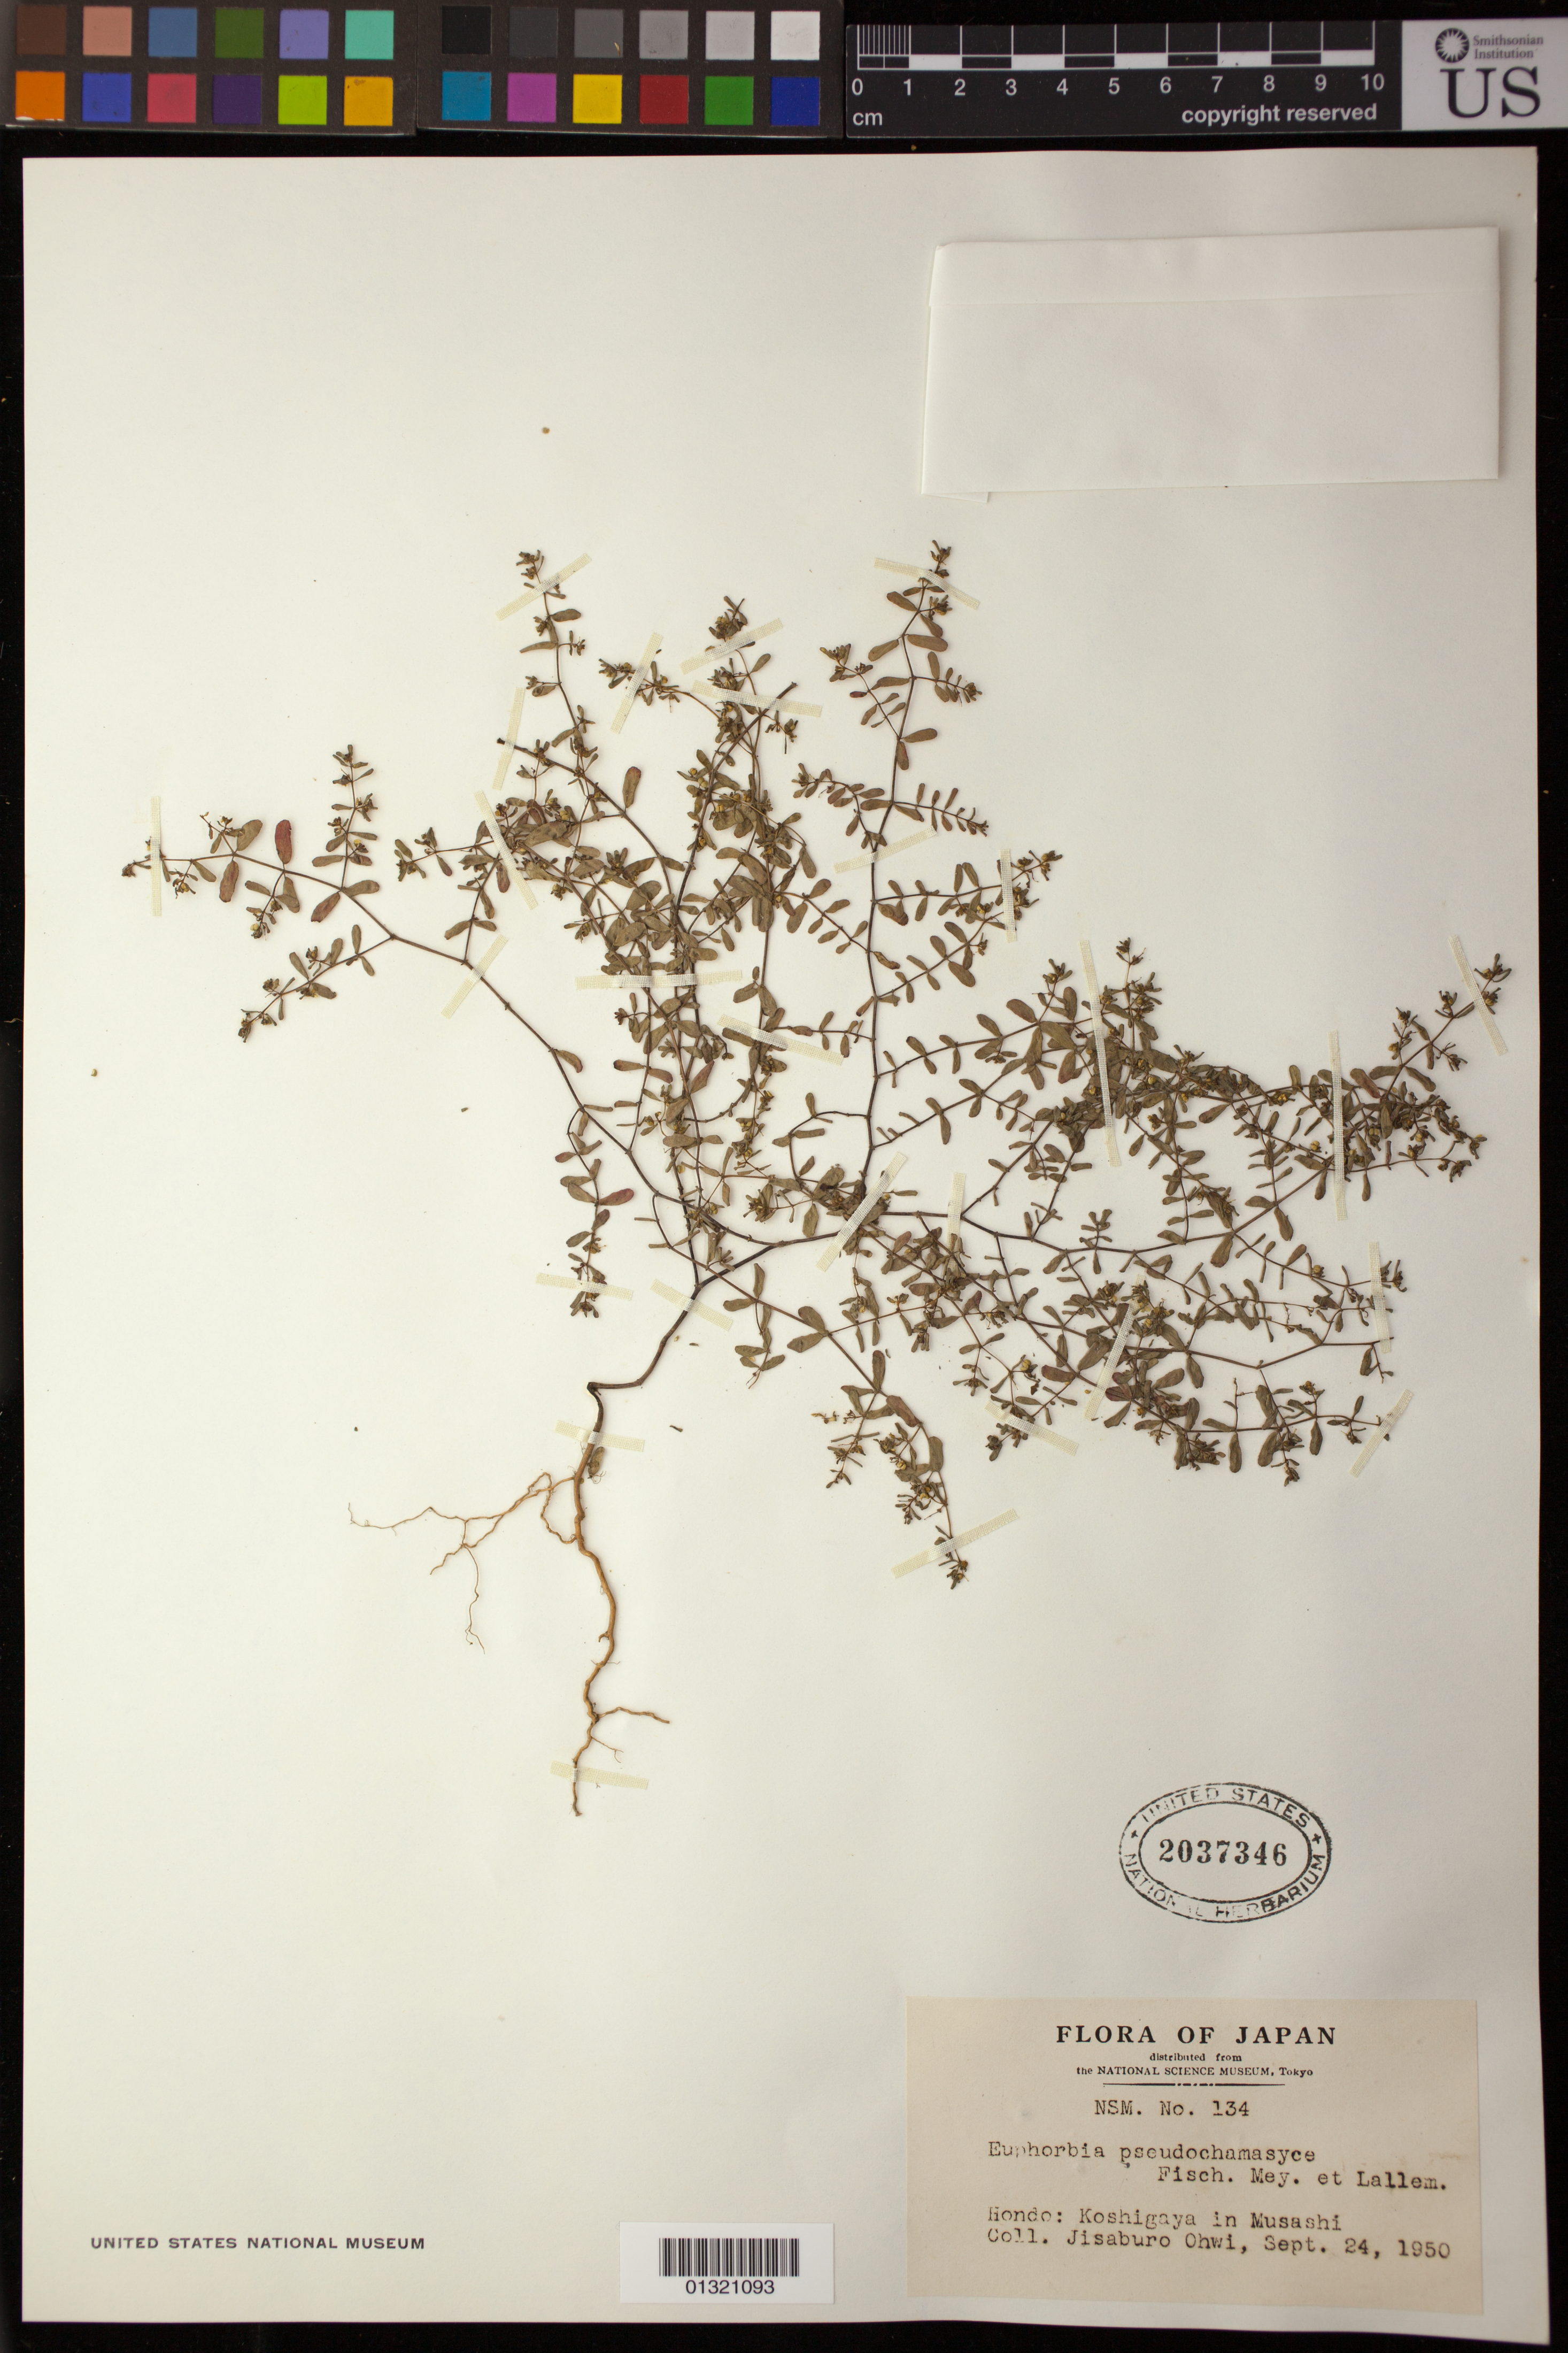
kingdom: Plantae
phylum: Tracheophyta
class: Magnoliopsida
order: Malpighiales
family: Euphorbiaceae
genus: Euphorbia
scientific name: Euphorbia humifusa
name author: Willd. ex Schlecht.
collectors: J. Ohwi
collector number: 134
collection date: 1950-09-24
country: Japan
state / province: Saitama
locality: Koshigaya In Musashi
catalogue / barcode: US 2037346